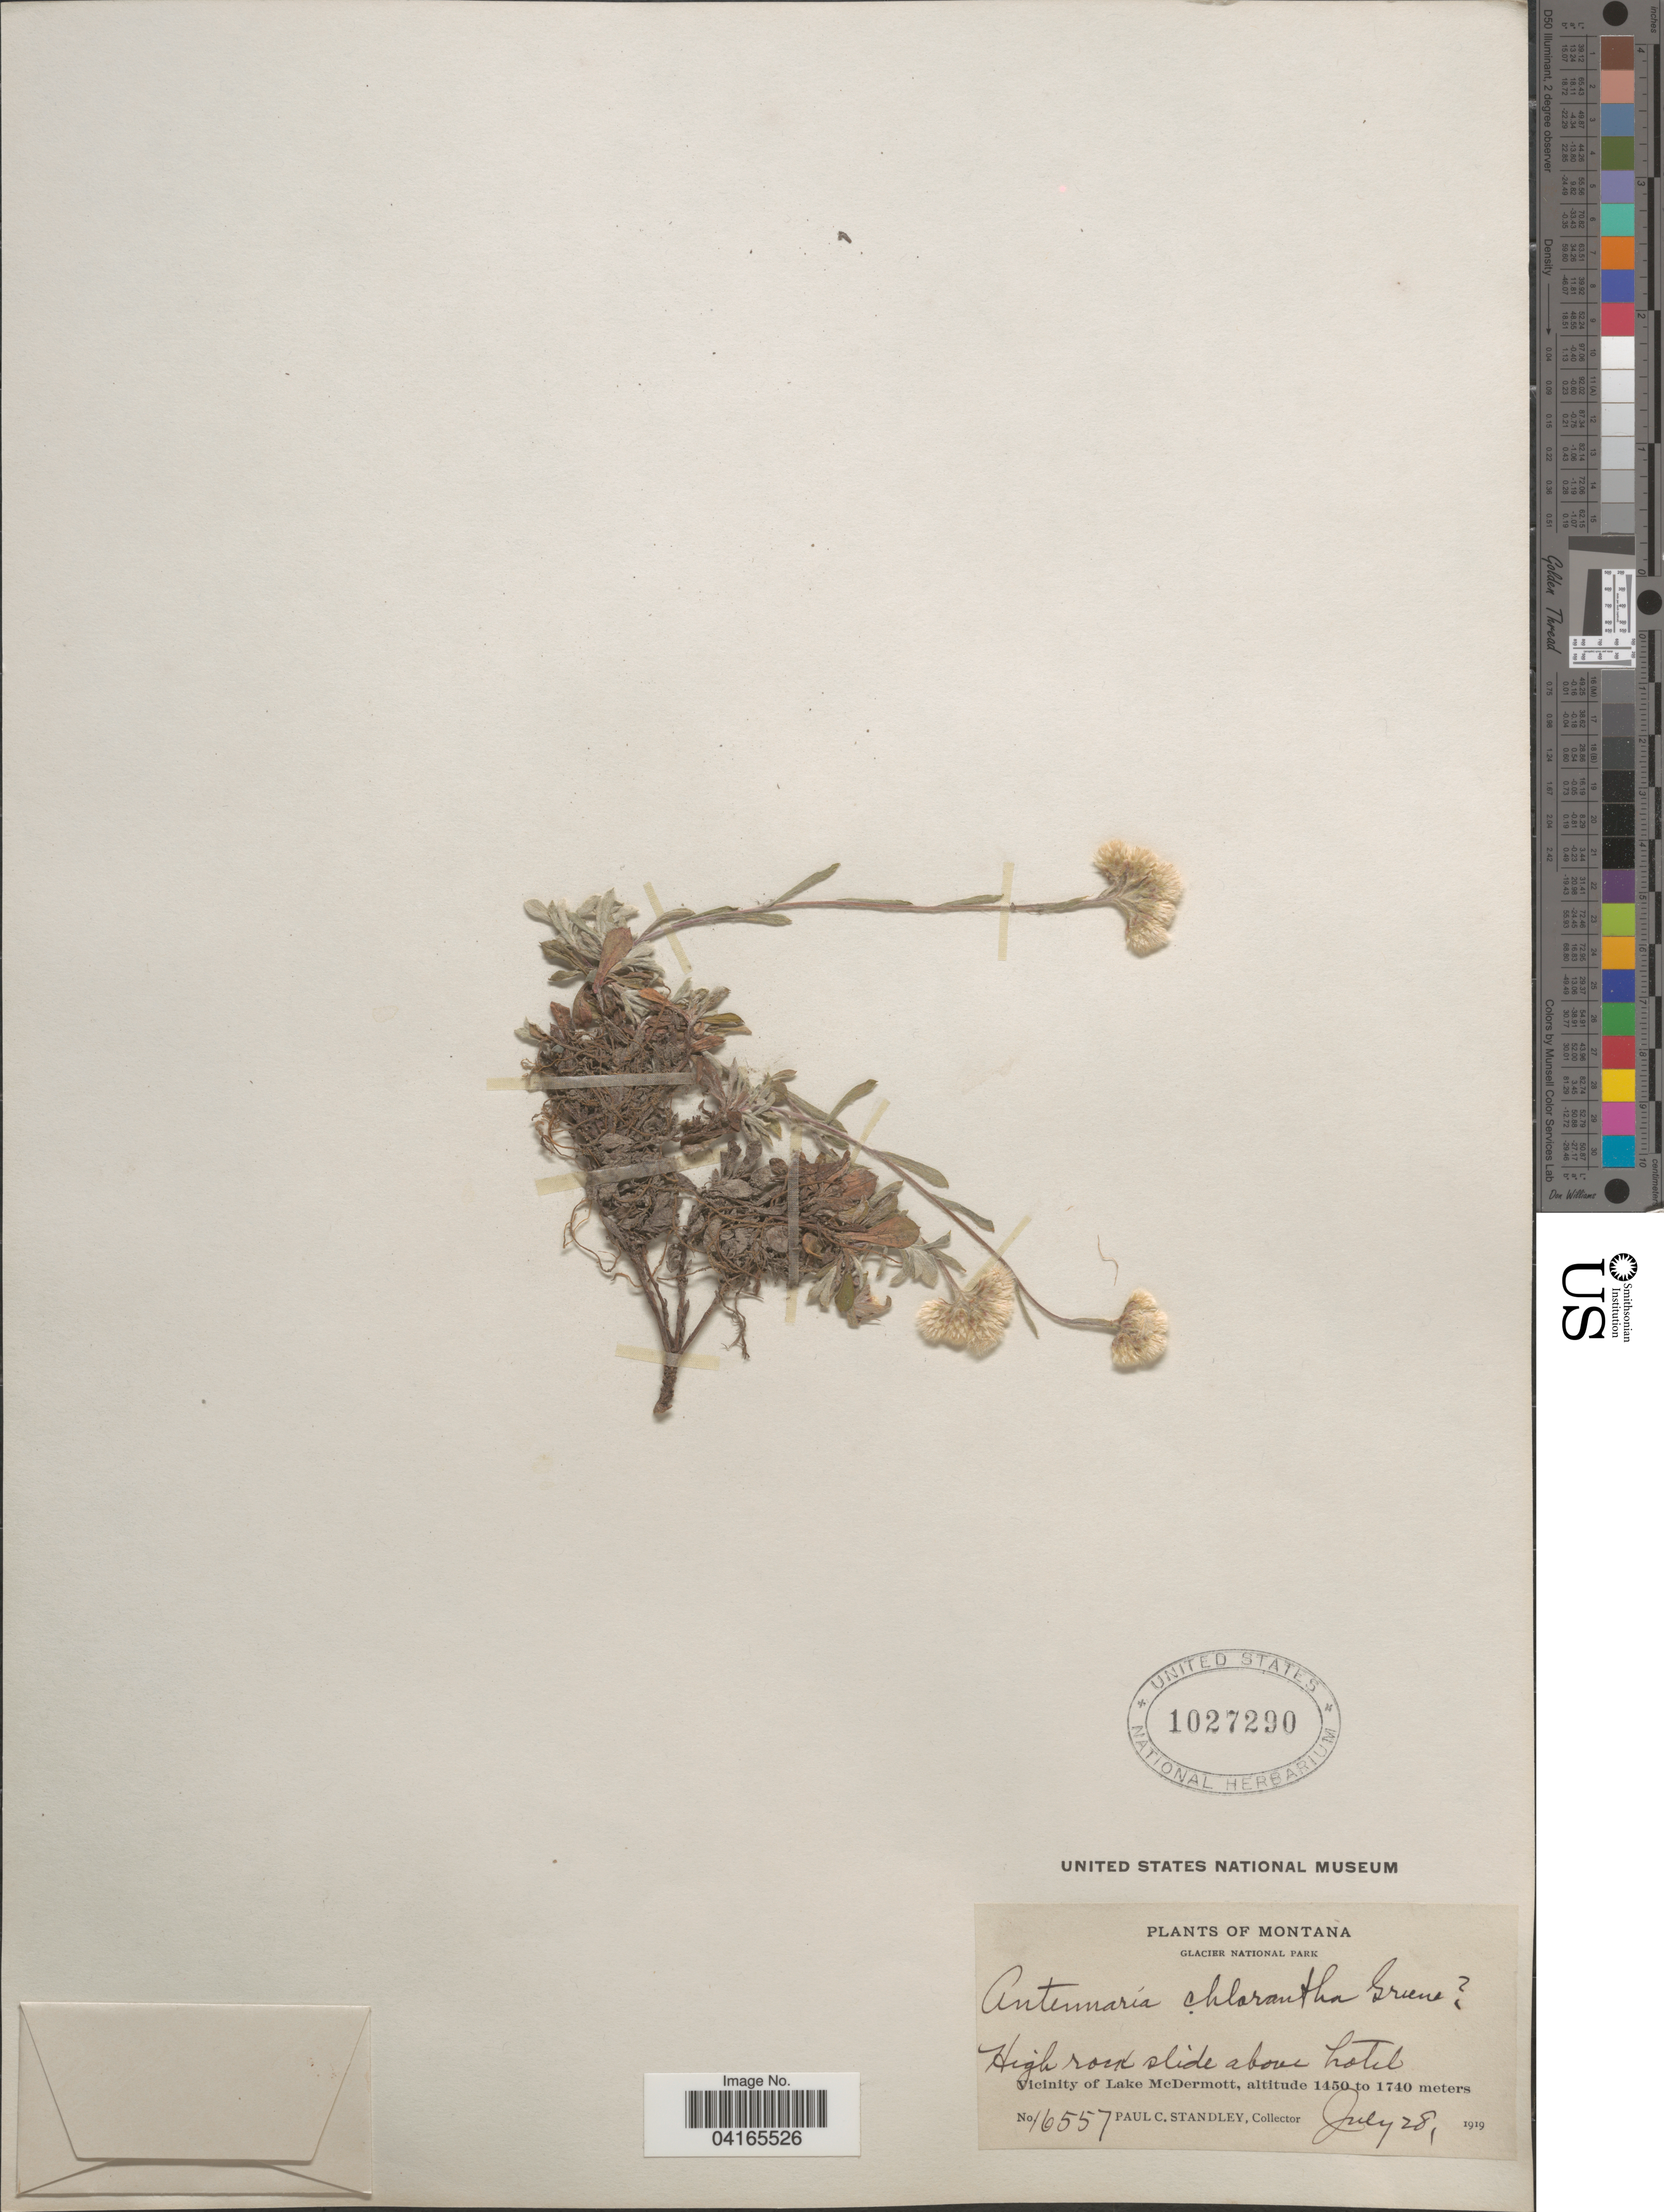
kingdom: Plantae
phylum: Tracheophyta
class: Magnoliopsida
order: Asterales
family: Asteraceae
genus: Antennaria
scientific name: Antennaria chlorantha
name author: Greene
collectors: P. C. Standley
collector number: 16557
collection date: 1919-07-28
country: United States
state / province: Montana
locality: Glacier National Park. Vicinity of Lake McDermott. High rock slide above hotel.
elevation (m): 1450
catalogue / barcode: US 1027290